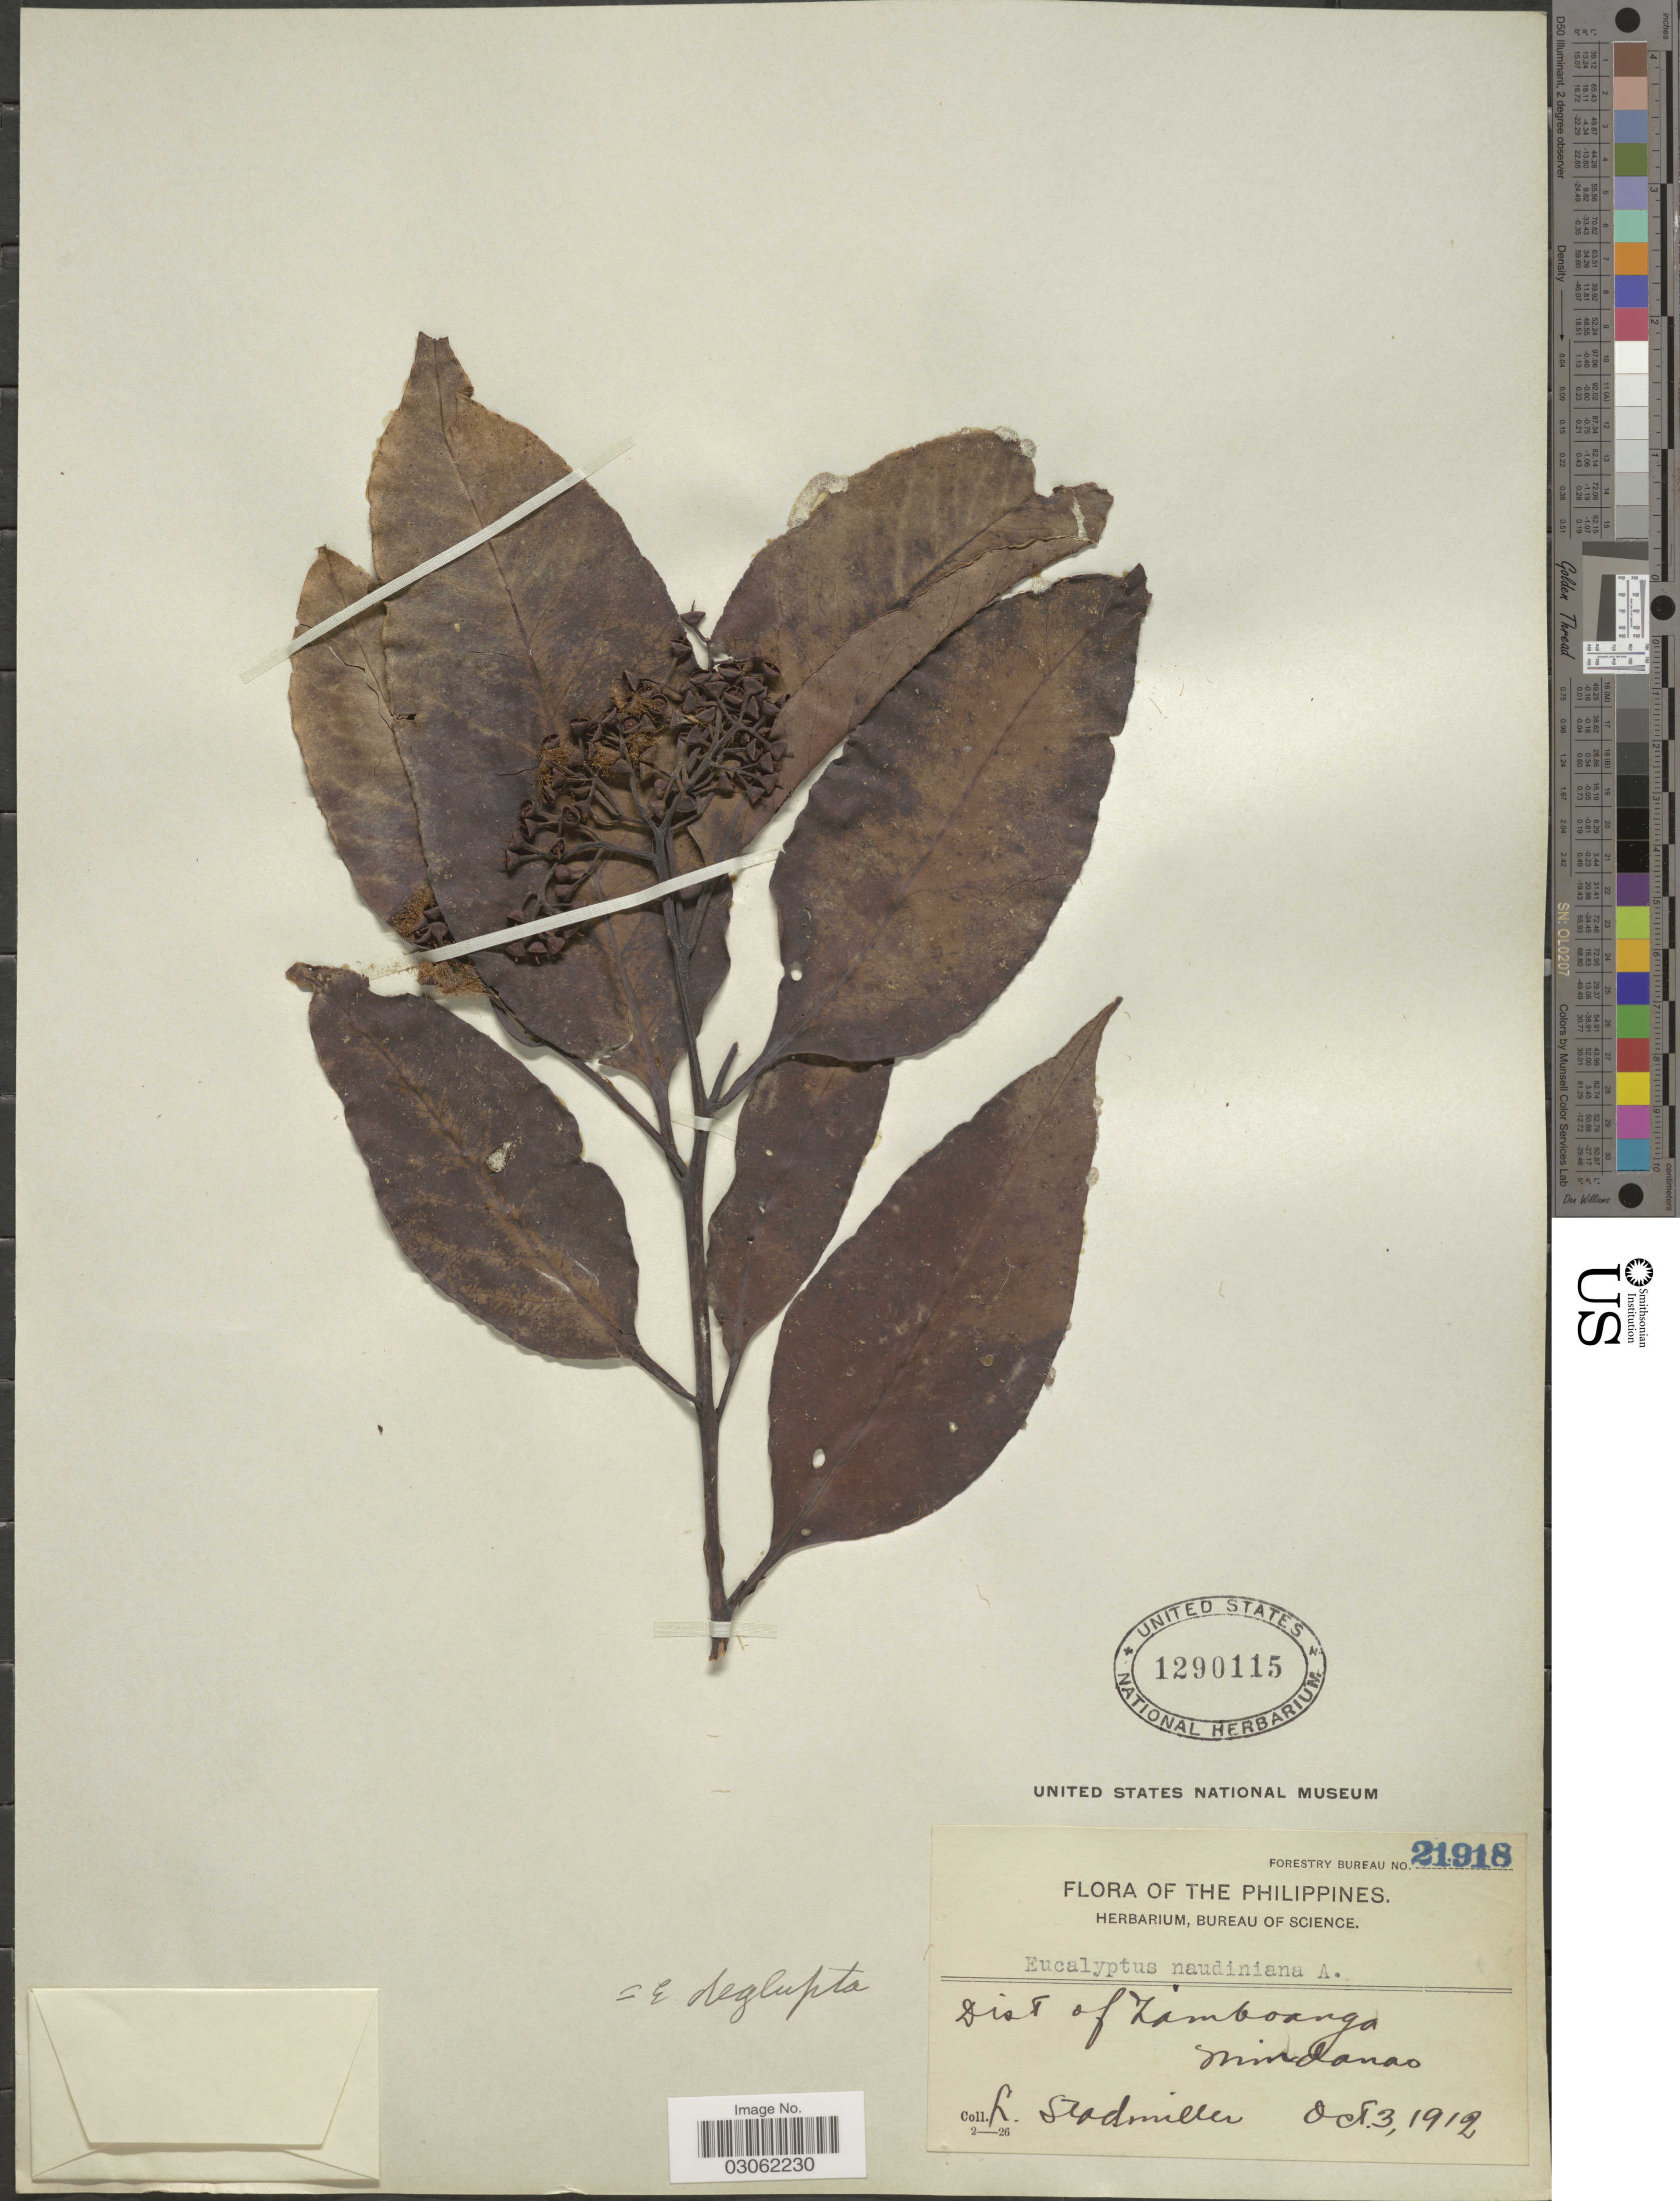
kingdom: Plantae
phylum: Tracheophyta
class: Magnoliopsida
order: Myrtales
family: Myrtaceae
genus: Eucalyptus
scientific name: Eucalyptus deglupta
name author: Blume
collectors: L. Stadtmiller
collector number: Forestry Bureau 21918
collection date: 1912-10-03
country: Philippines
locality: Dist of Zamboanga. Mindanao.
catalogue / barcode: US 1290115